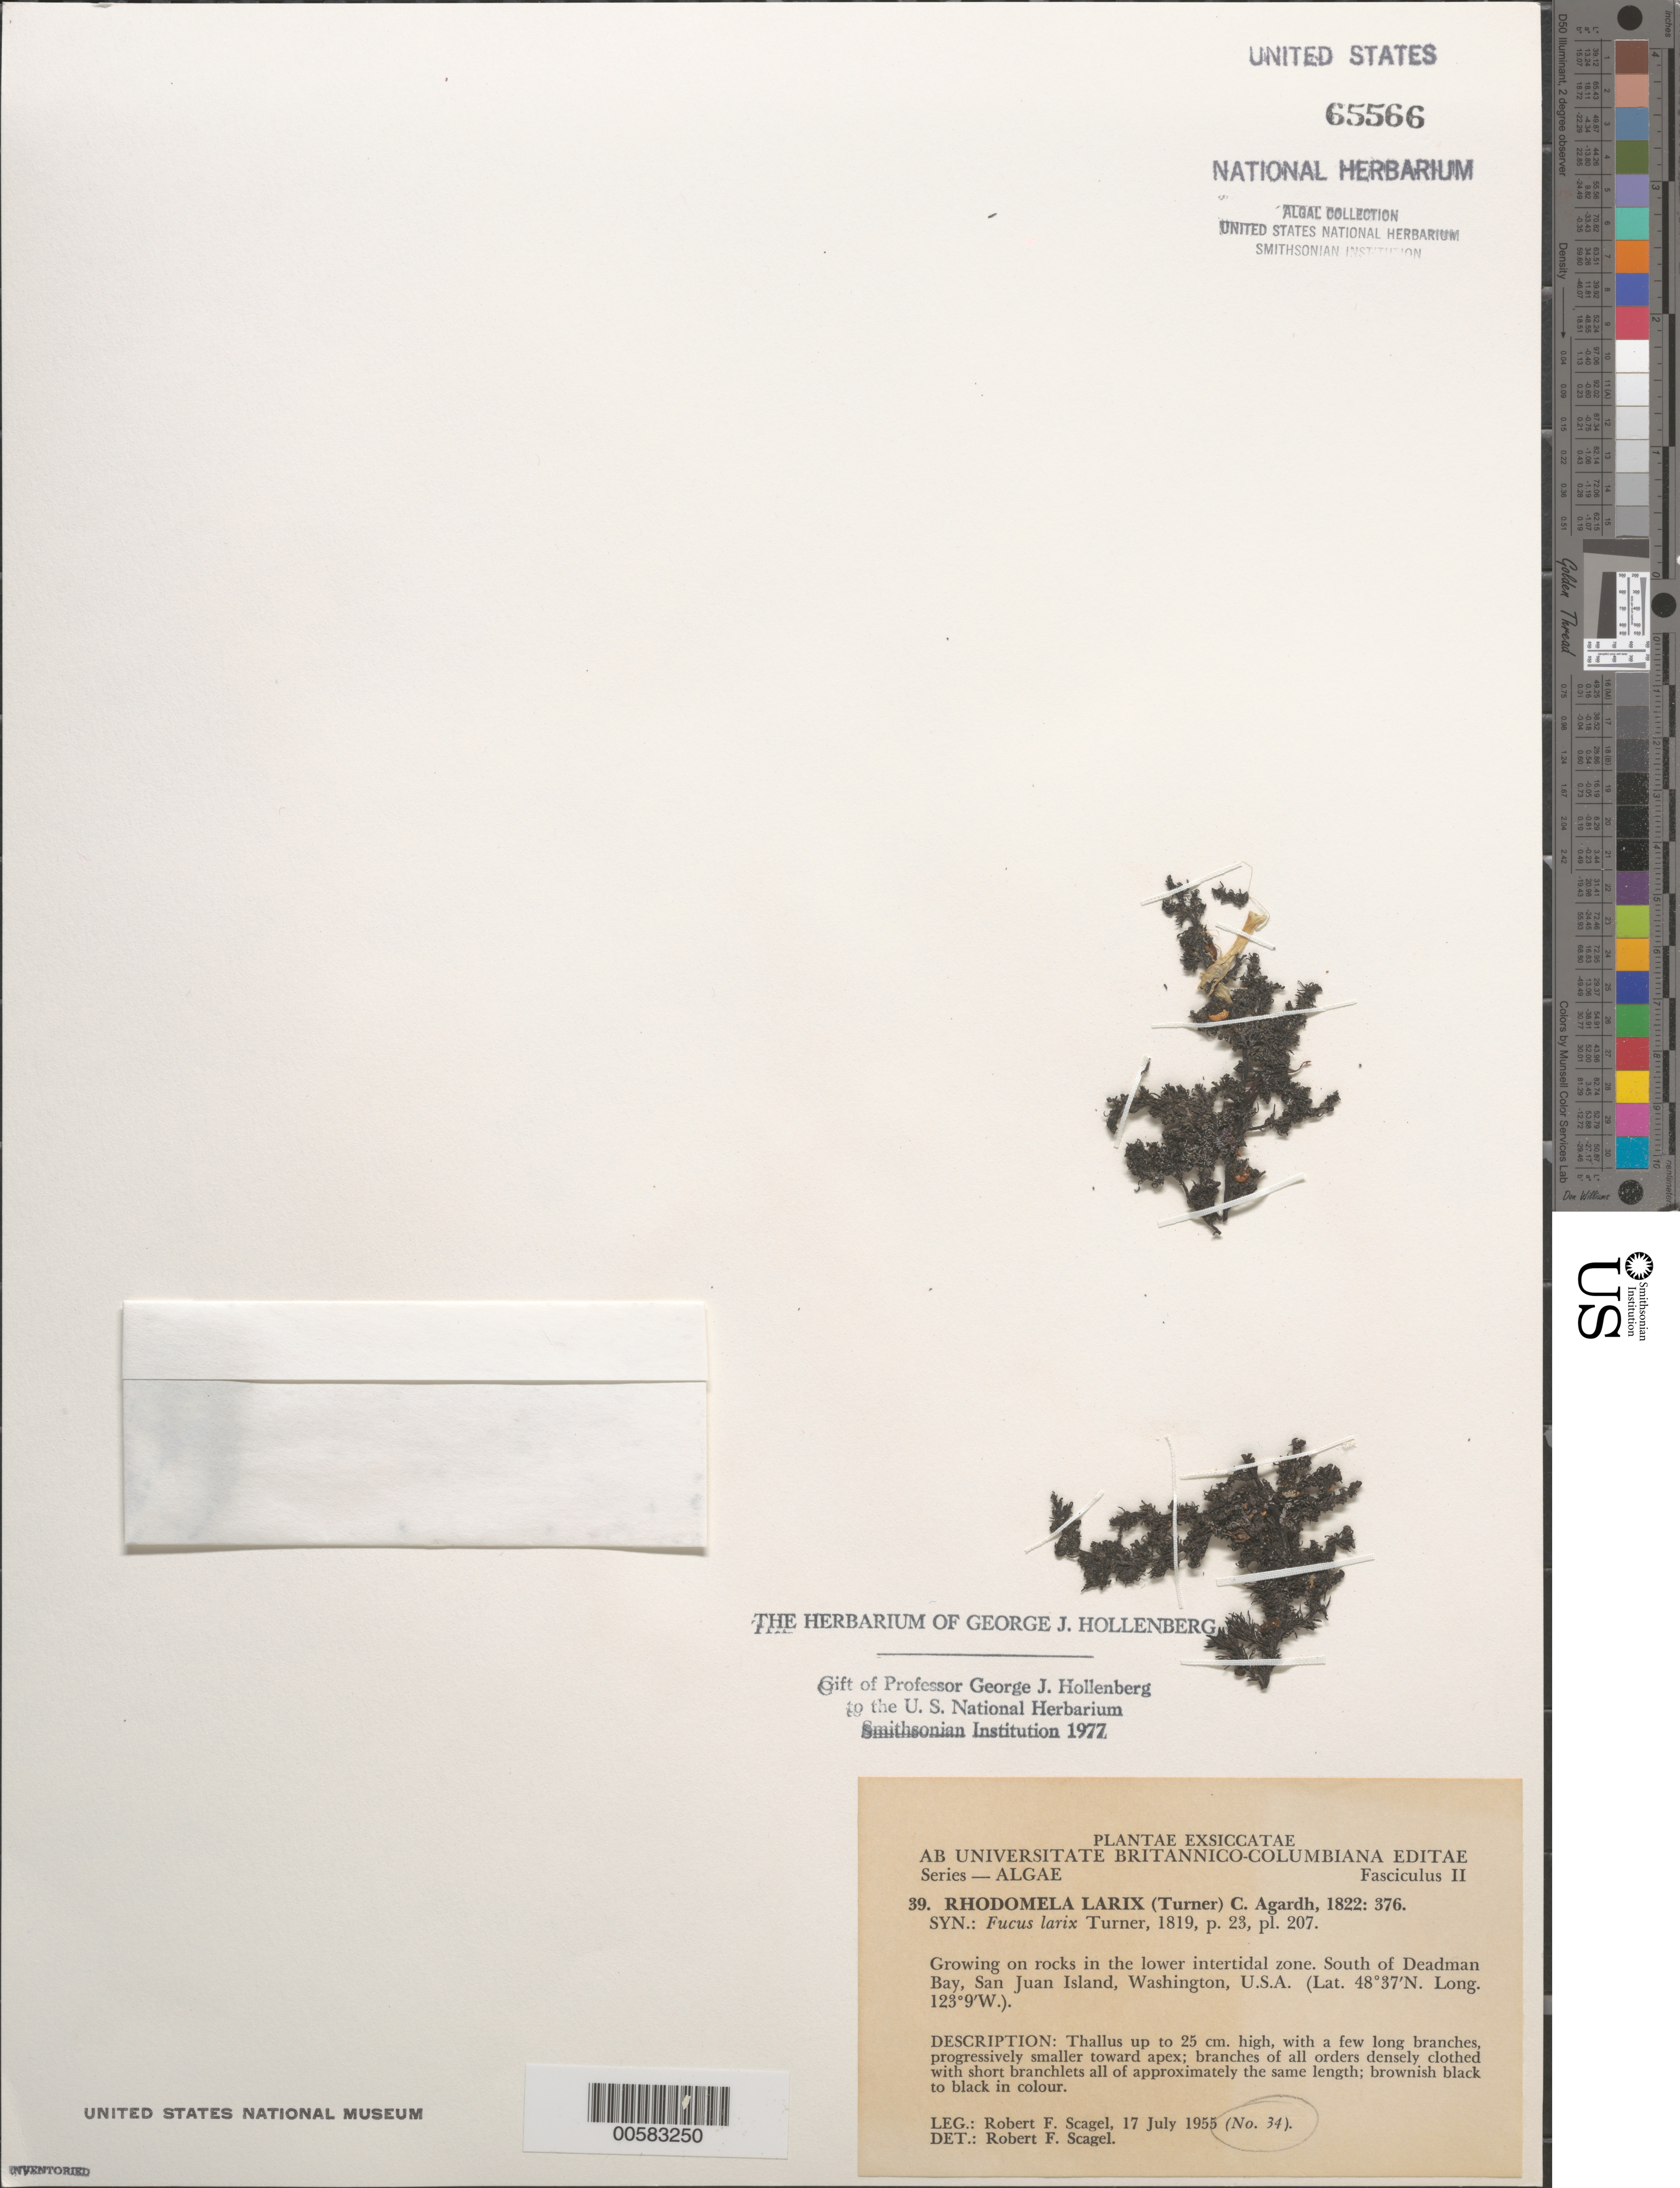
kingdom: Plantae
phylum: Rhodophyta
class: Florideophyceae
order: Ceramiales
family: Rhodomelaceae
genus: Neorhodomela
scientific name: Neorhodomela larix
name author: (Turner) Masuda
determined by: Algae name updating Project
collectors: R. F. Scagel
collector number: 34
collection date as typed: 17 Jul 1955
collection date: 1955-07-17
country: United States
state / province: Washington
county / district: San Juan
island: San Juan Island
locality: South of Dead Man Bay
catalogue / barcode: US 65566